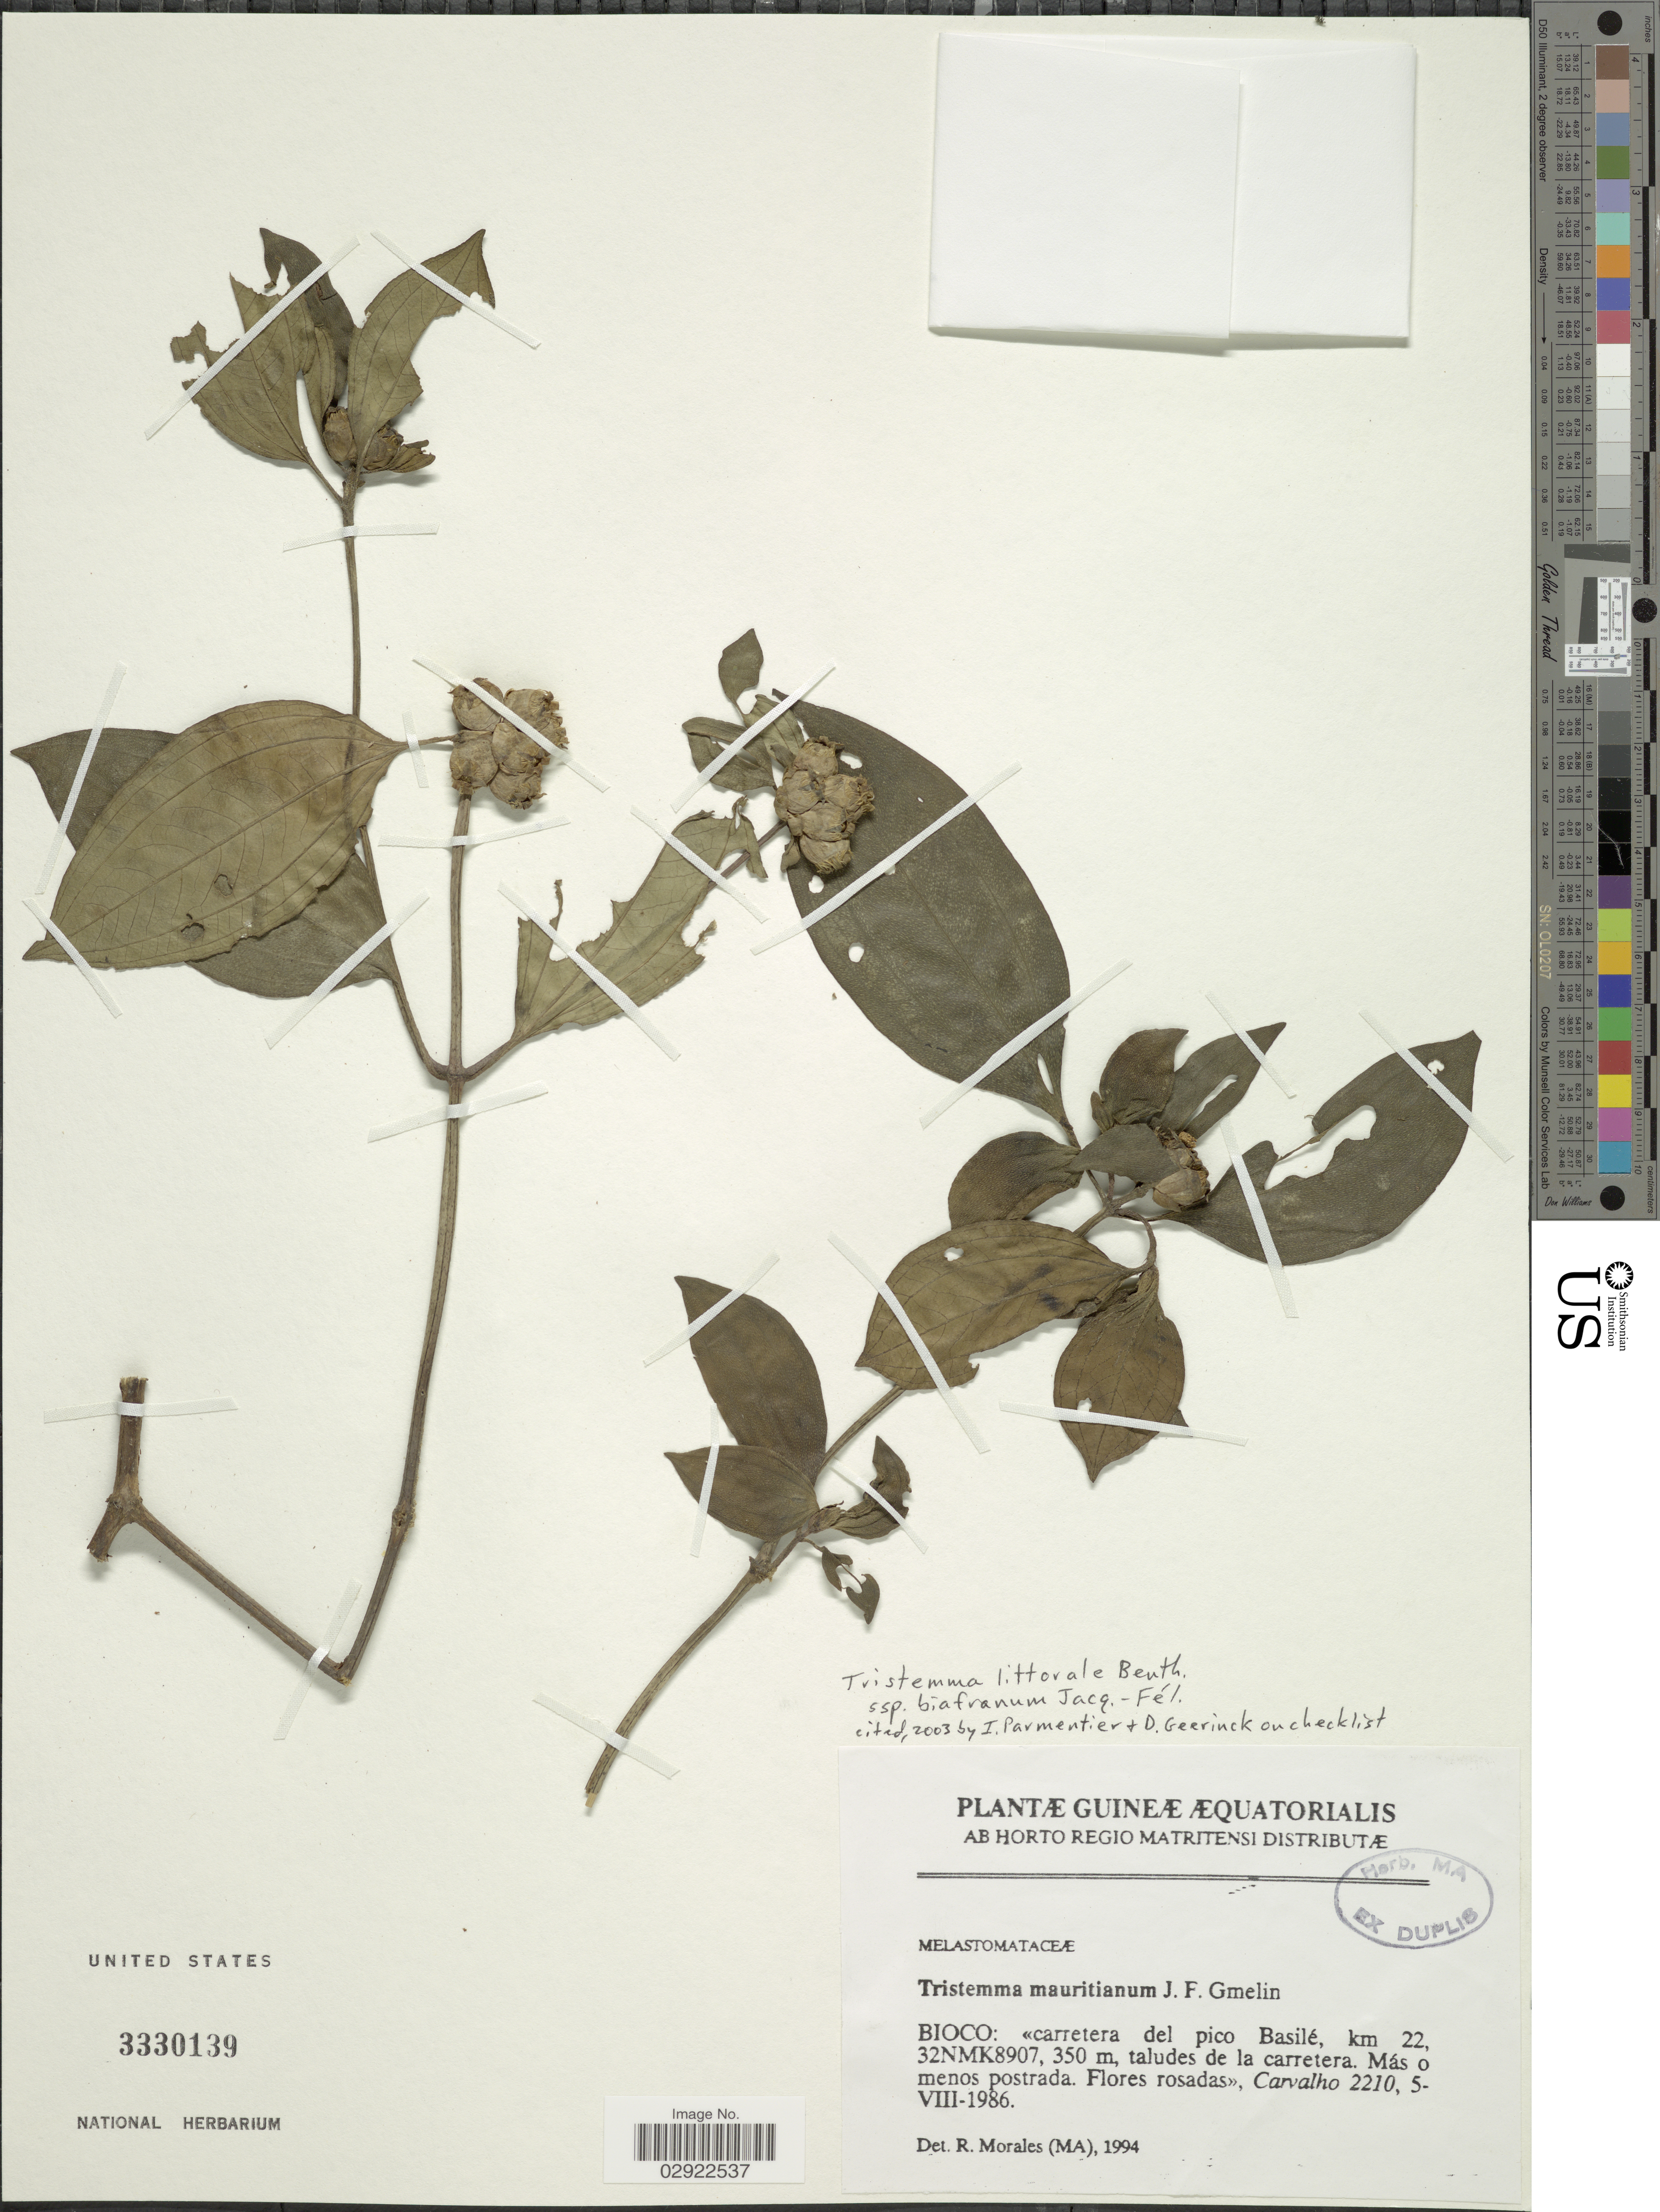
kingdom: Plantae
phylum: Tracheophyta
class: Magnoliopsida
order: Myrtales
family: Melastomataceae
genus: Tristemma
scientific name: Tristemma littorale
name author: Benth.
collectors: Carvalho, --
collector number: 2210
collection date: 1986-08-05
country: Equatorial Guinea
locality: Bioco: carretera del pico Basilé, km 22, 32NMK8907.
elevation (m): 350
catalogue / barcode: US 3330139